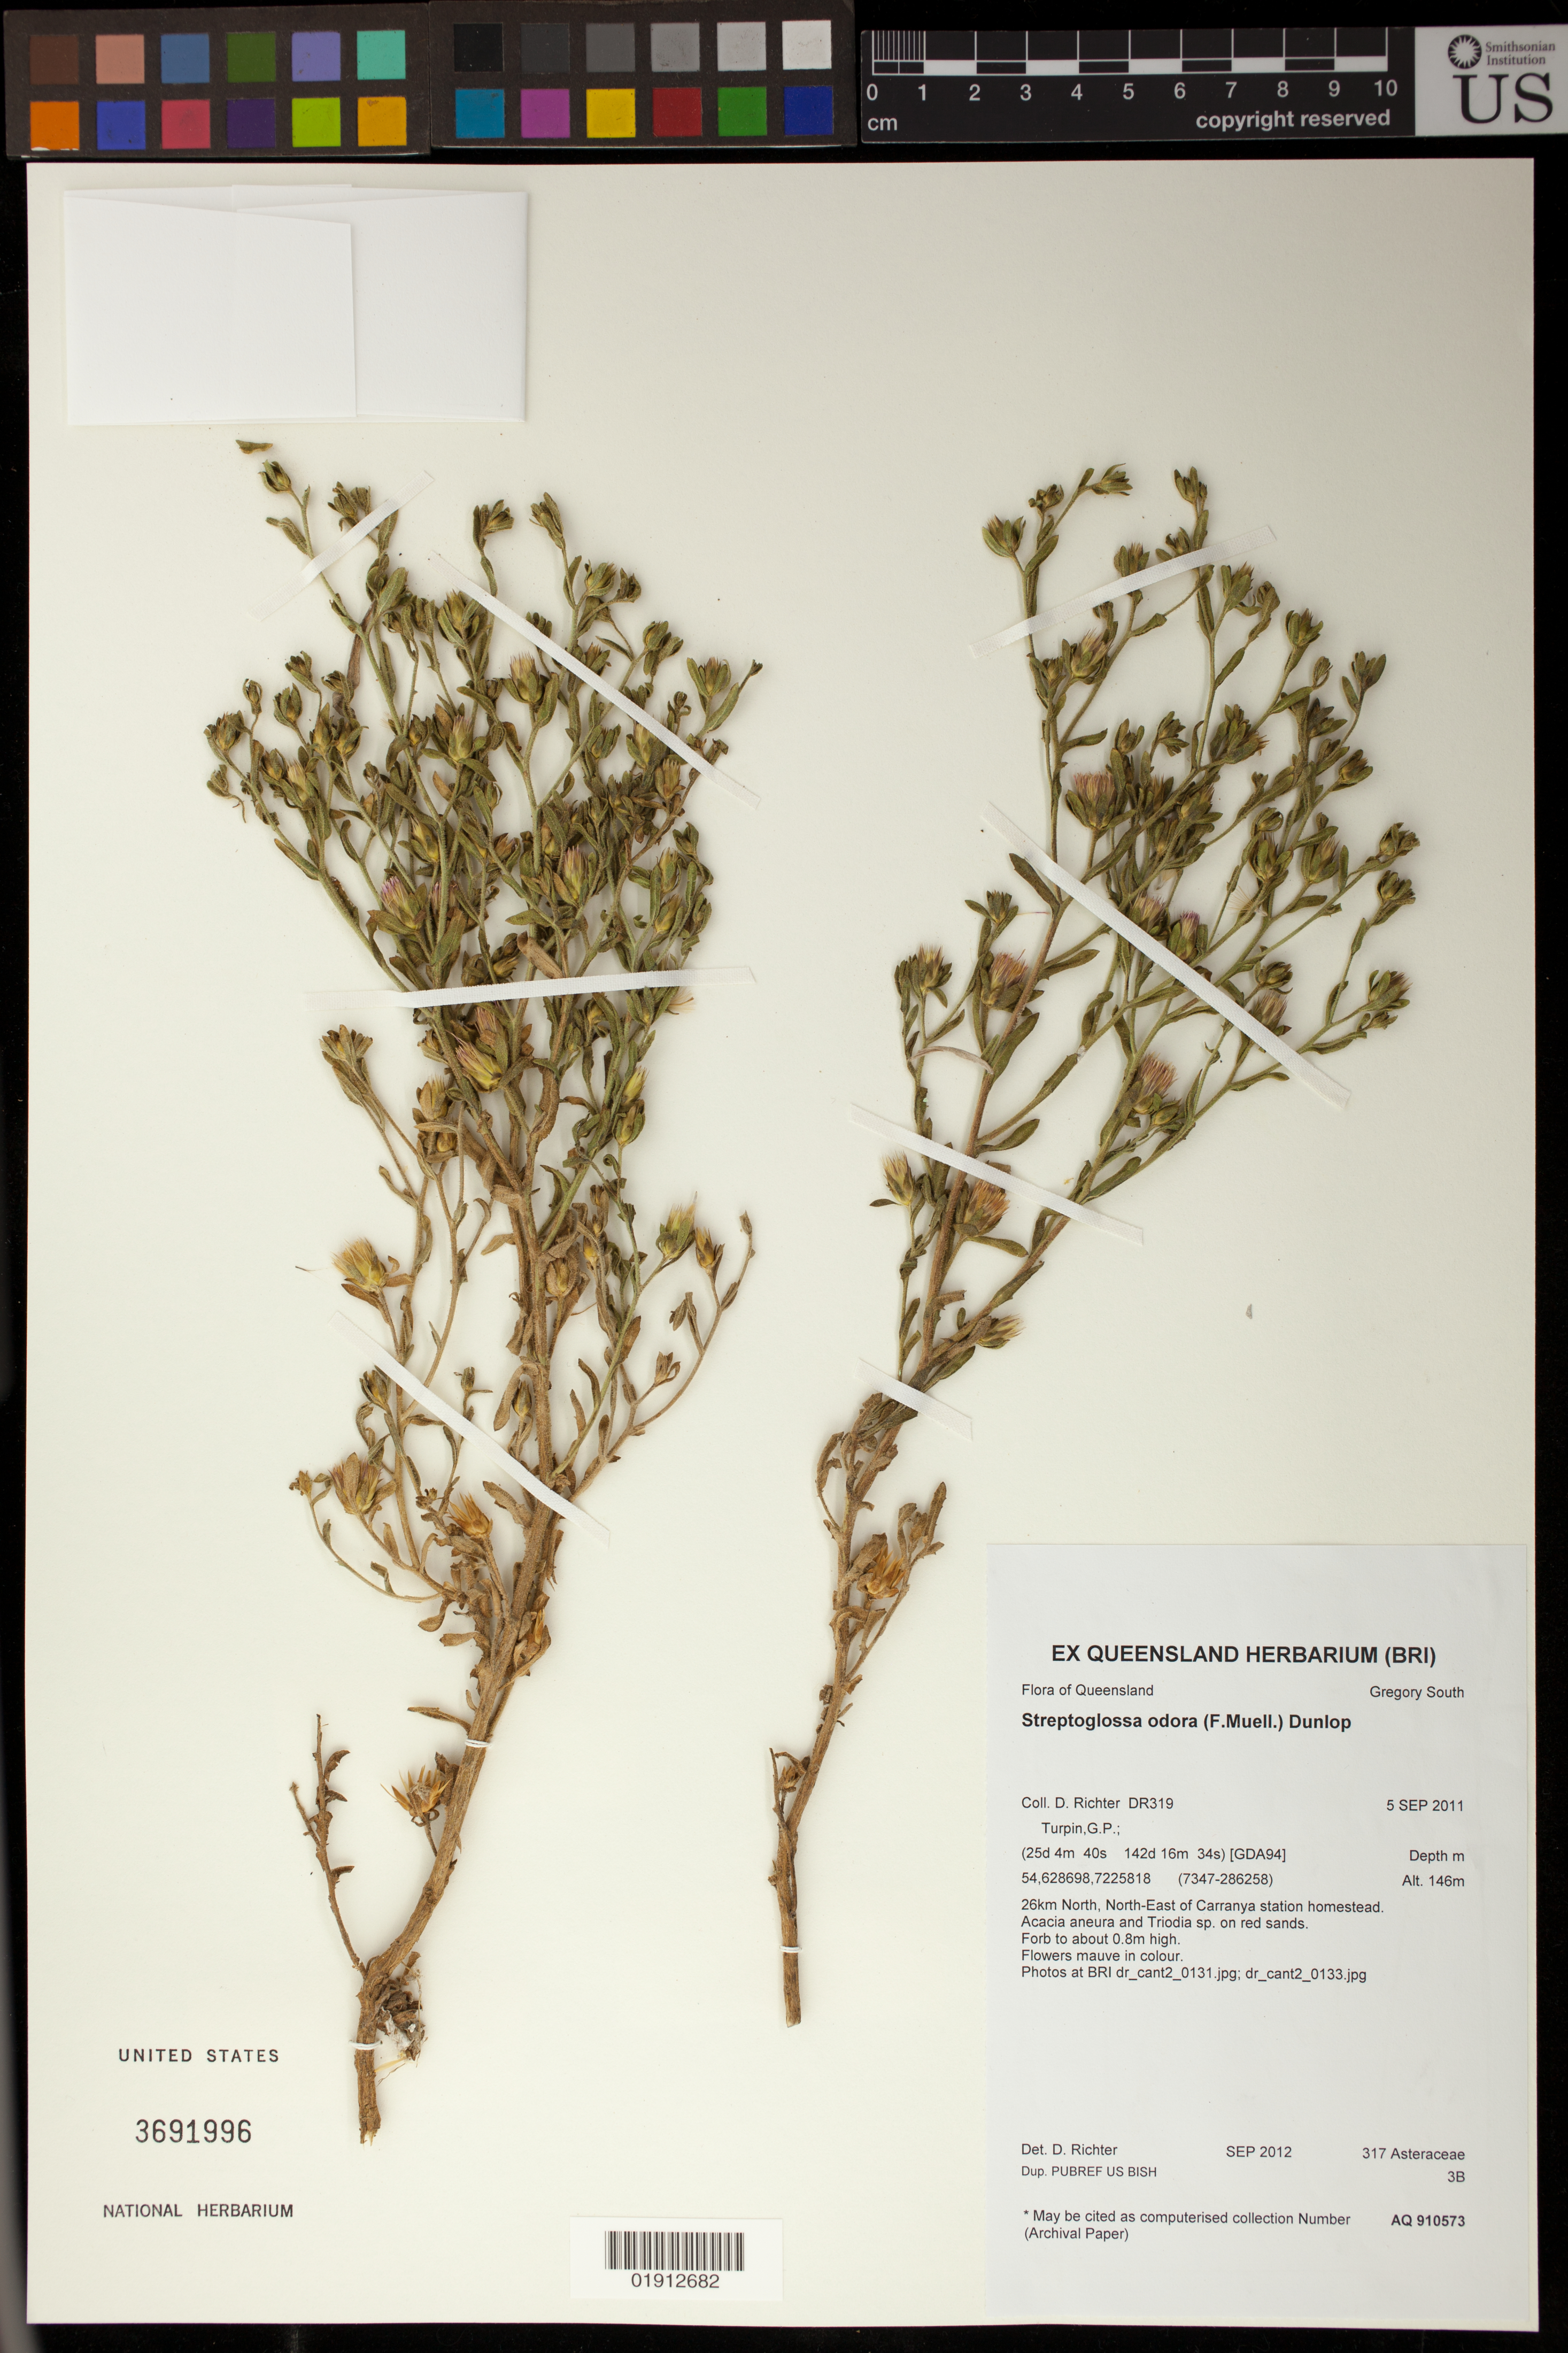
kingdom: Plantae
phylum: Tracheophyta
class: Magnoliopsida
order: Asterales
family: Asteraceae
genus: Streptoglossa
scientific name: Streptoglossa odora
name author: (F. Muell.) Dunlop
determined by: Richter, D.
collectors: D. Richter & G. Turpin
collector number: DR319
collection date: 2011-09-05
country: Australia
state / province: Queensland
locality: Gregory South, 26 km North, North-East of Carranya station homestead.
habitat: On red sands.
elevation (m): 146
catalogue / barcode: US 3691996